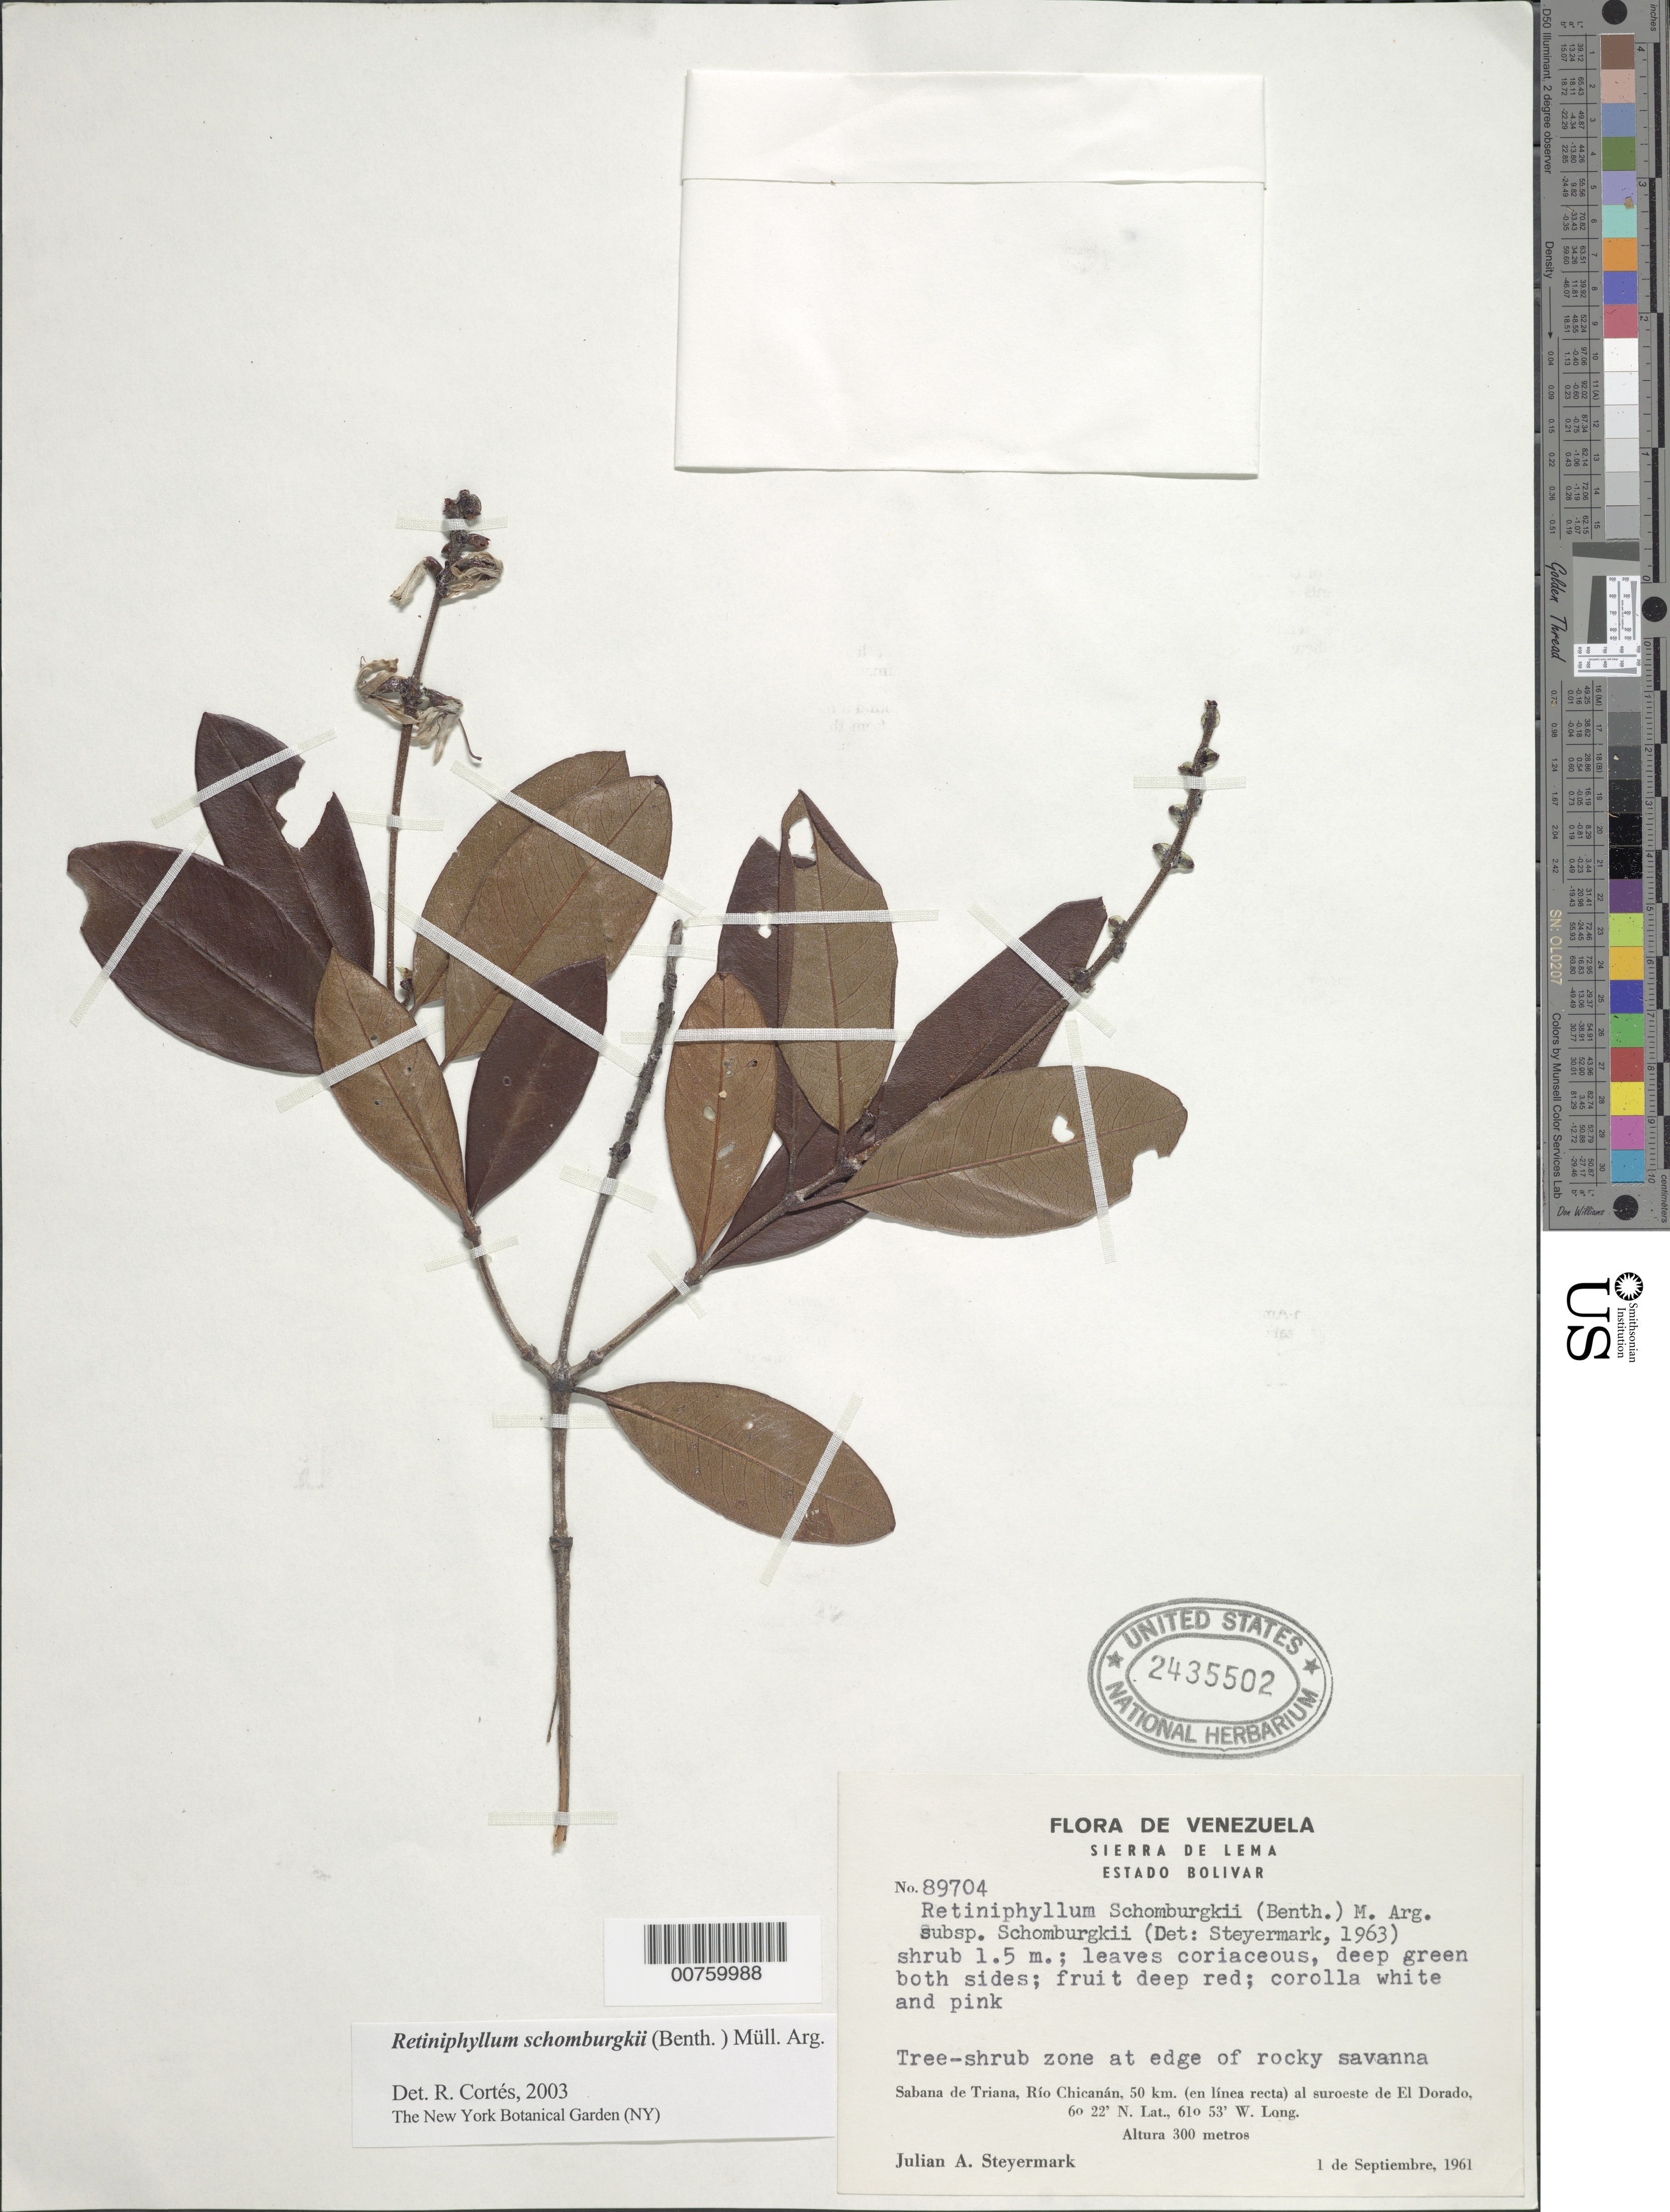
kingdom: Plantae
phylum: Tracheophyta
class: Magnoliopsida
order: Gentianales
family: Rubiaceae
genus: Retiniphyllum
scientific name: Retiniphyllum schomburgkii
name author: (Benth.) Müll. Arg.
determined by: Cortes R., G.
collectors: J. Steyermark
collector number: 89704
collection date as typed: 1-Sep-61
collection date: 1961-09-01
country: Venezuela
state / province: Bolívar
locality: Sabana de Triana, Río Chicanán, 50 km (in línea recta) al SW de El Dorado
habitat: Tree-shrub zone at edge of rocky savanna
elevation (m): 300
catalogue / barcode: US 2435502